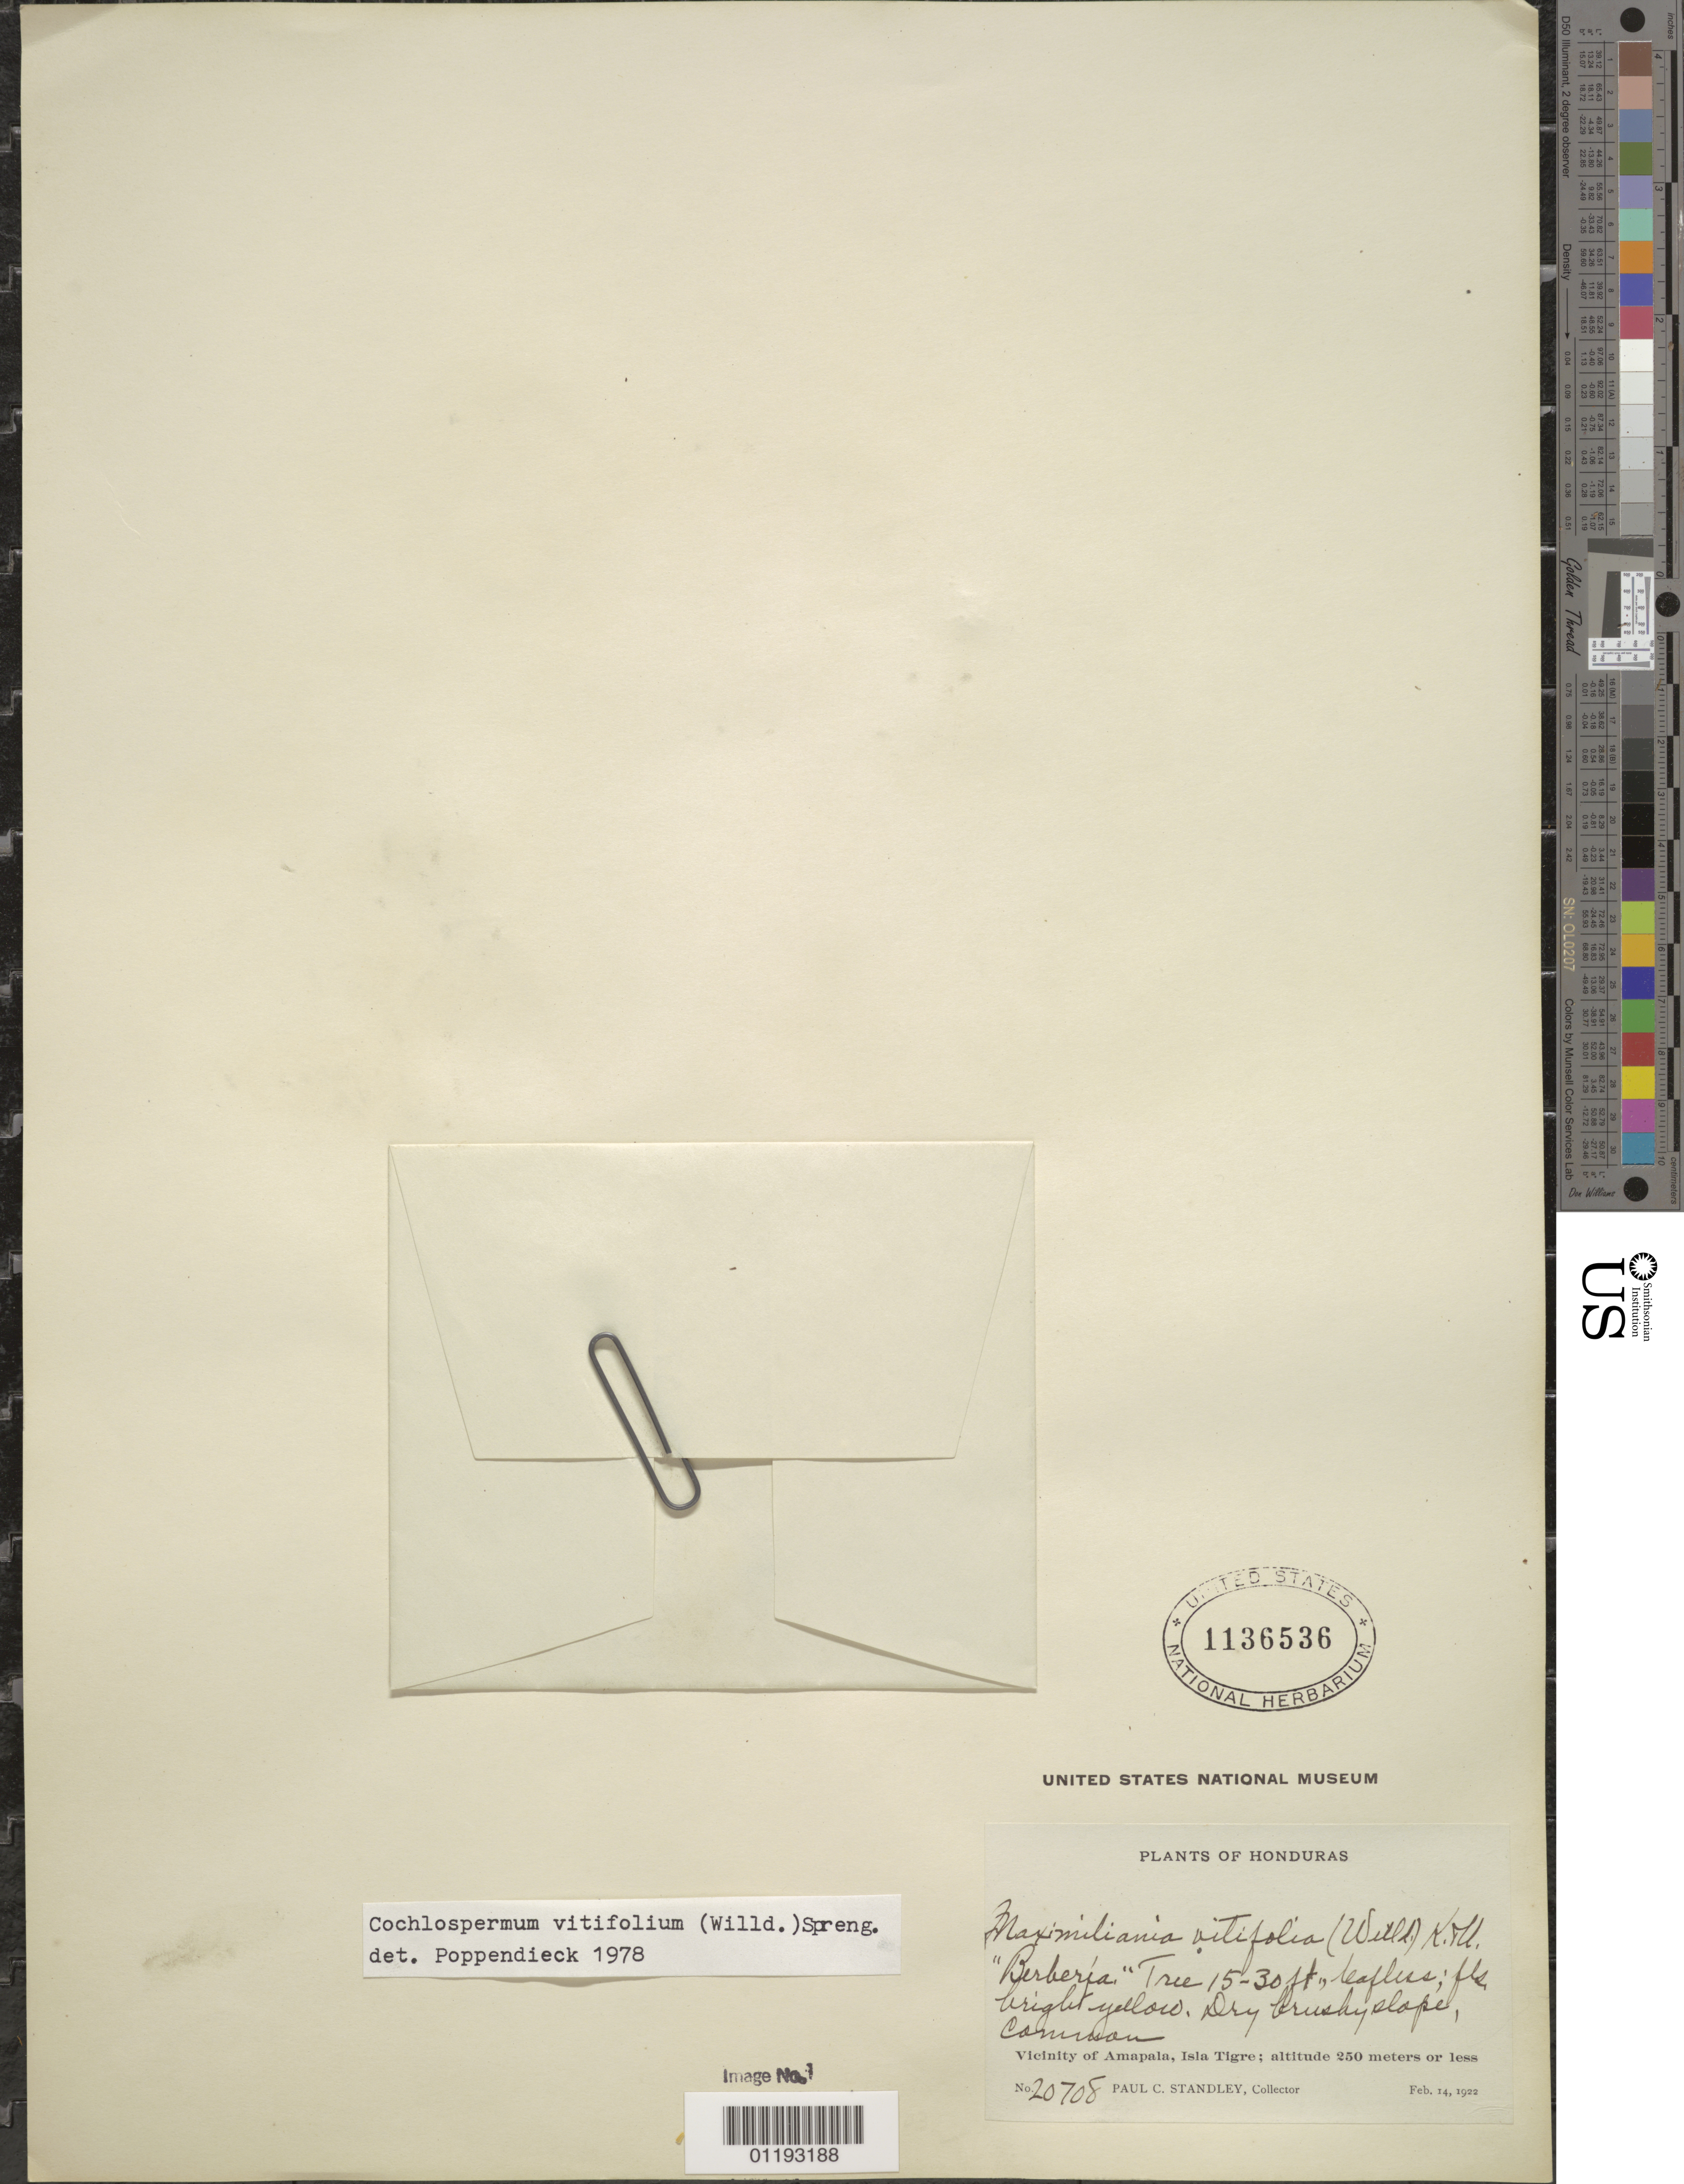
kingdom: Plantae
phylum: Tracheophyta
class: Magnoliopsida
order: Malvales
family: Cochlospermaceae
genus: Cochlospermum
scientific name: Cochlospermum vitifolium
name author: (Willd.) Spreng.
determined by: Poppendieck, H.-H., (HBG), Institut fur Allgemeine Botanik und Botanischer Garten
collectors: P. C. Standley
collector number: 20708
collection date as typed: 14 Feb 1922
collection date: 1922-02-14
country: Honduras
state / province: Valle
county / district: Amapala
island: Isla Tigre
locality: Vicinity of Amapala, Isla Tigre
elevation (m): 250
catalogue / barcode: US 1136536